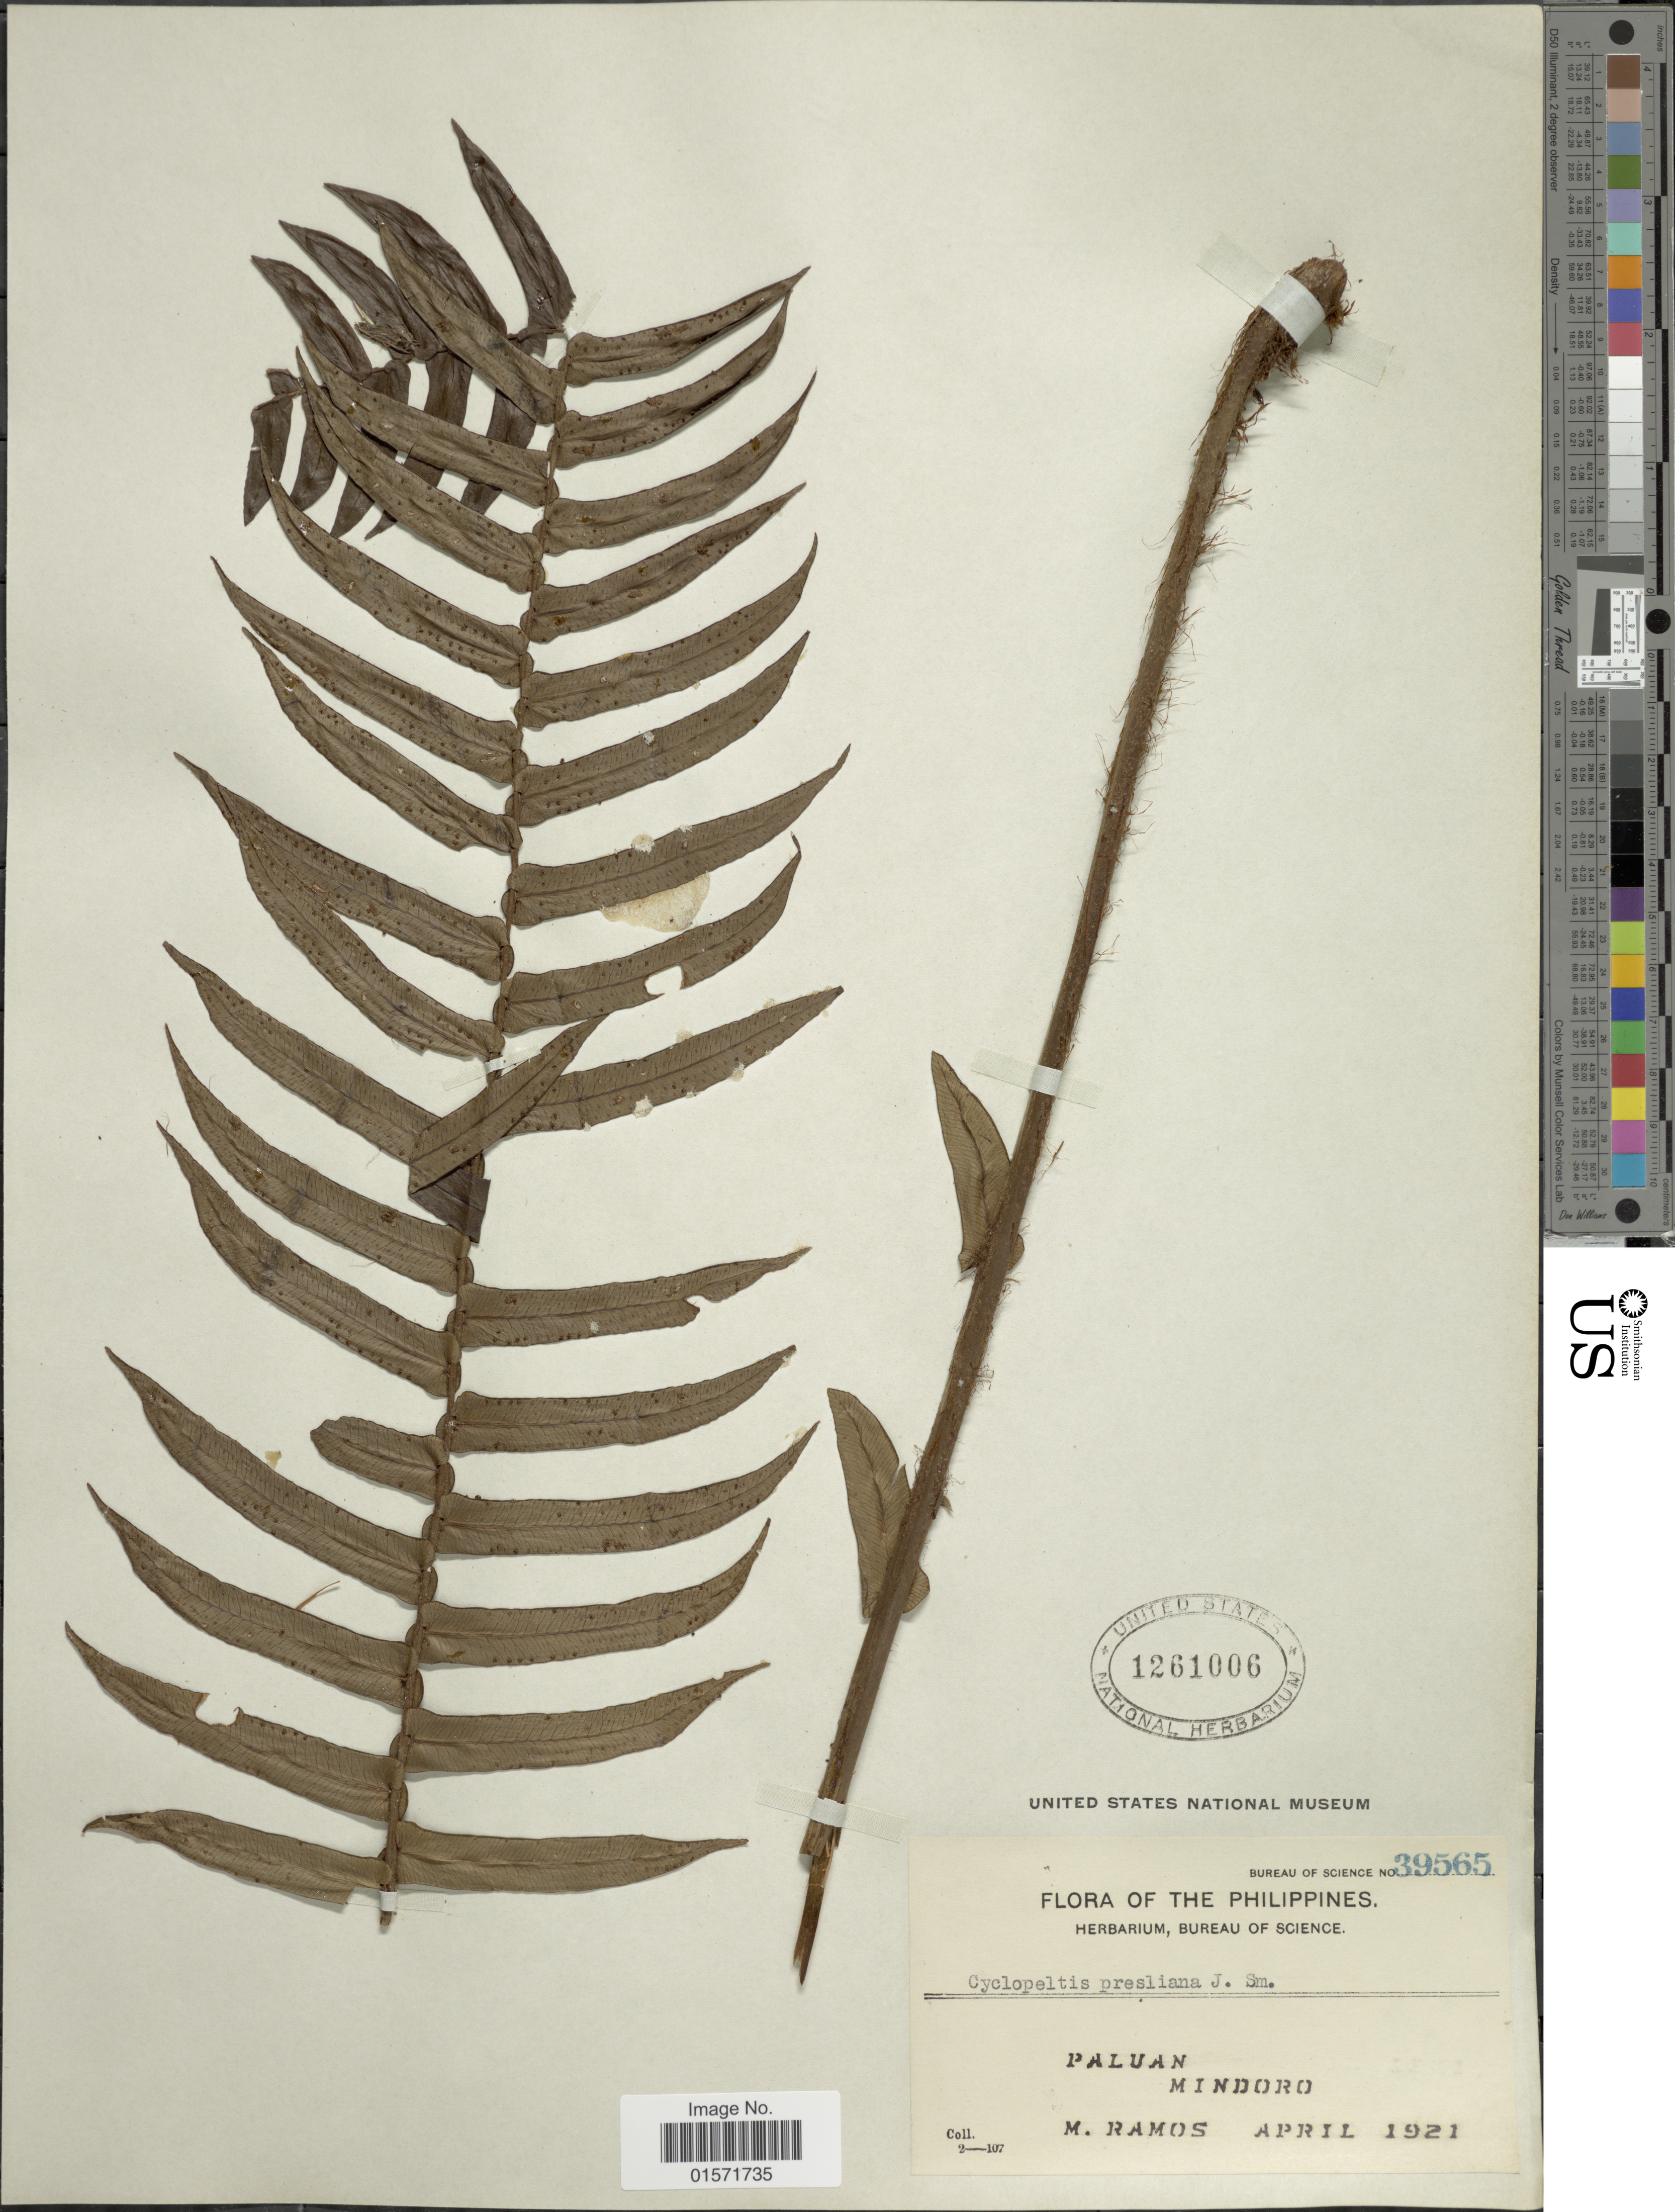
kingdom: Plantae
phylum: Tracheophyta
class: Polypodiopsida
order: Polypodiales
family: Lomariopsidaceae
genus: Cyclopeltis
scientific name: Cyclopeltis presliana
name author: (Mett.) Berkeley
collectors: M. Ramos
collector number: Bureau of Science 398565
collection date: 1921-04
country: Philippines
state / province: Mimaropa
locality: Paluan, Mindoro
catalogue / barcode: US 1261006